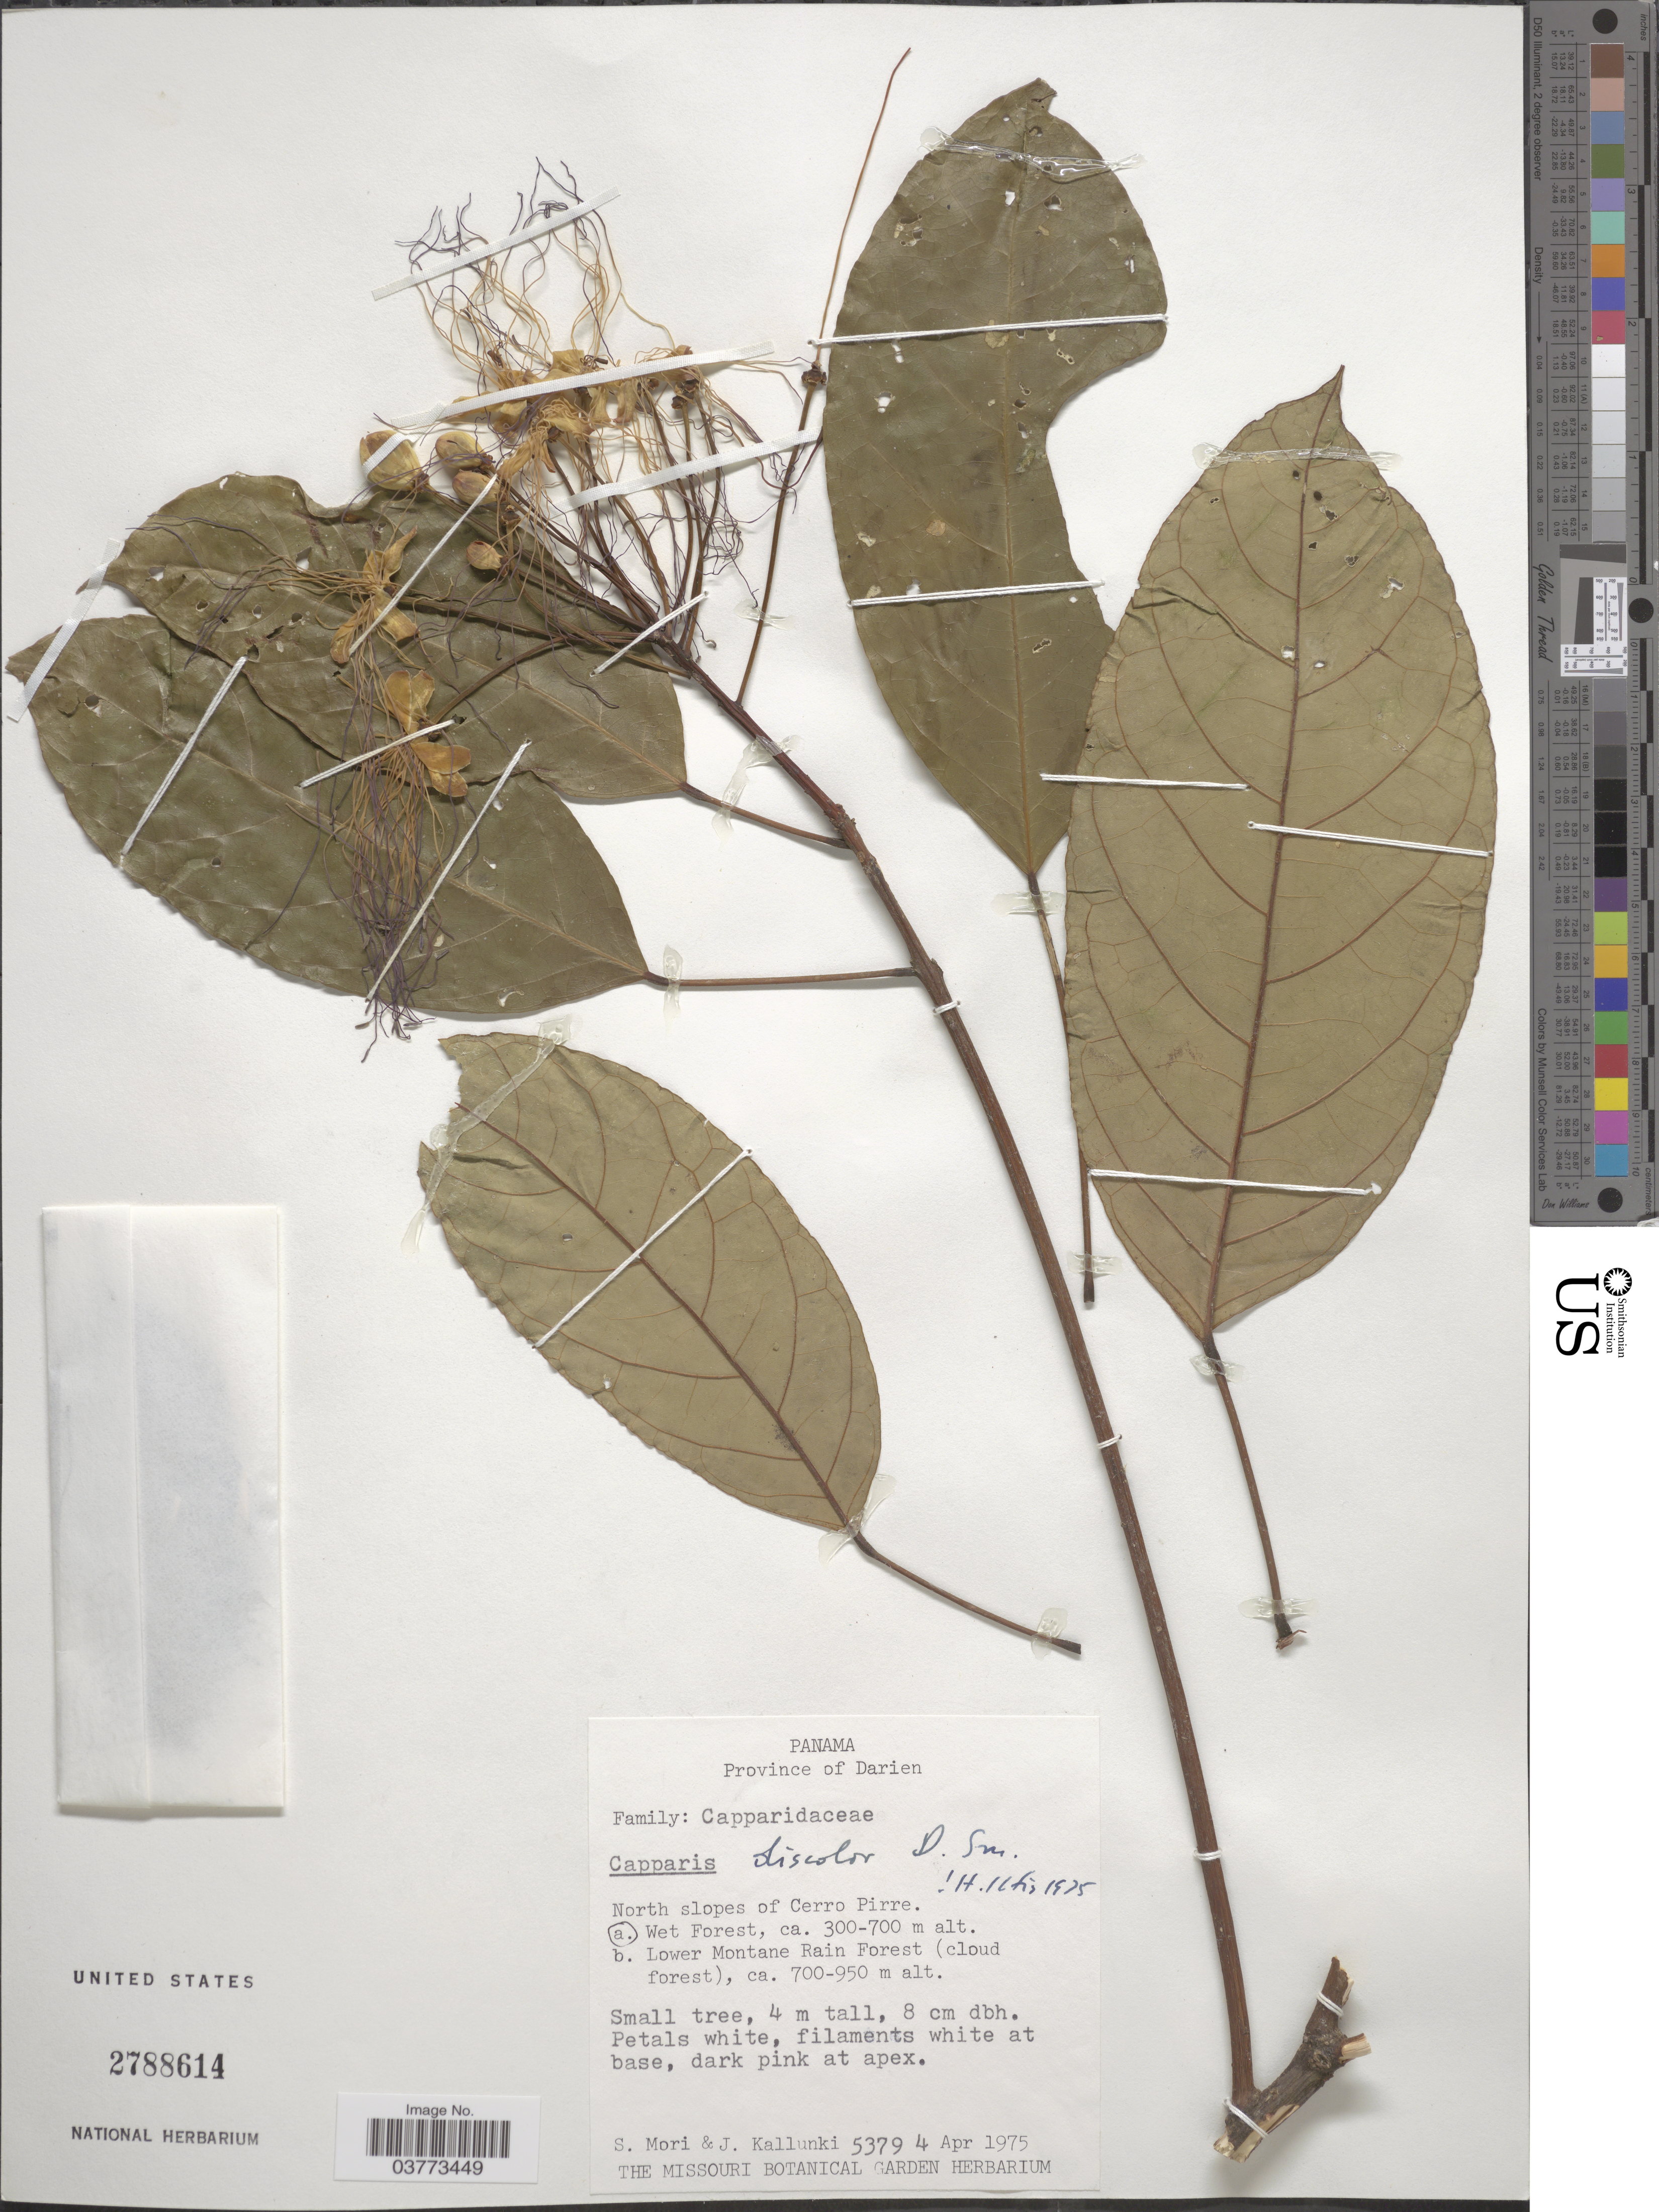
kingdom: Plantae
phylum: Tracheophyta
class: Magnoliopsida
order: Brassicales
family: Capparaceae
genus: Capparidastrum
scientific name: Capparidastrum discolor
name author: (Donn. Sm.) Iltis, H.H. & Cornejo, X.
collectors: S. Mori & J. Kallunki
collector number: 5379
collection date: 1975-04-04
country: Panama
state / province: Darien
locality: North slopes of Cerro Pirre.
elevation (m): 300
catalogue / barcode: US 2788614